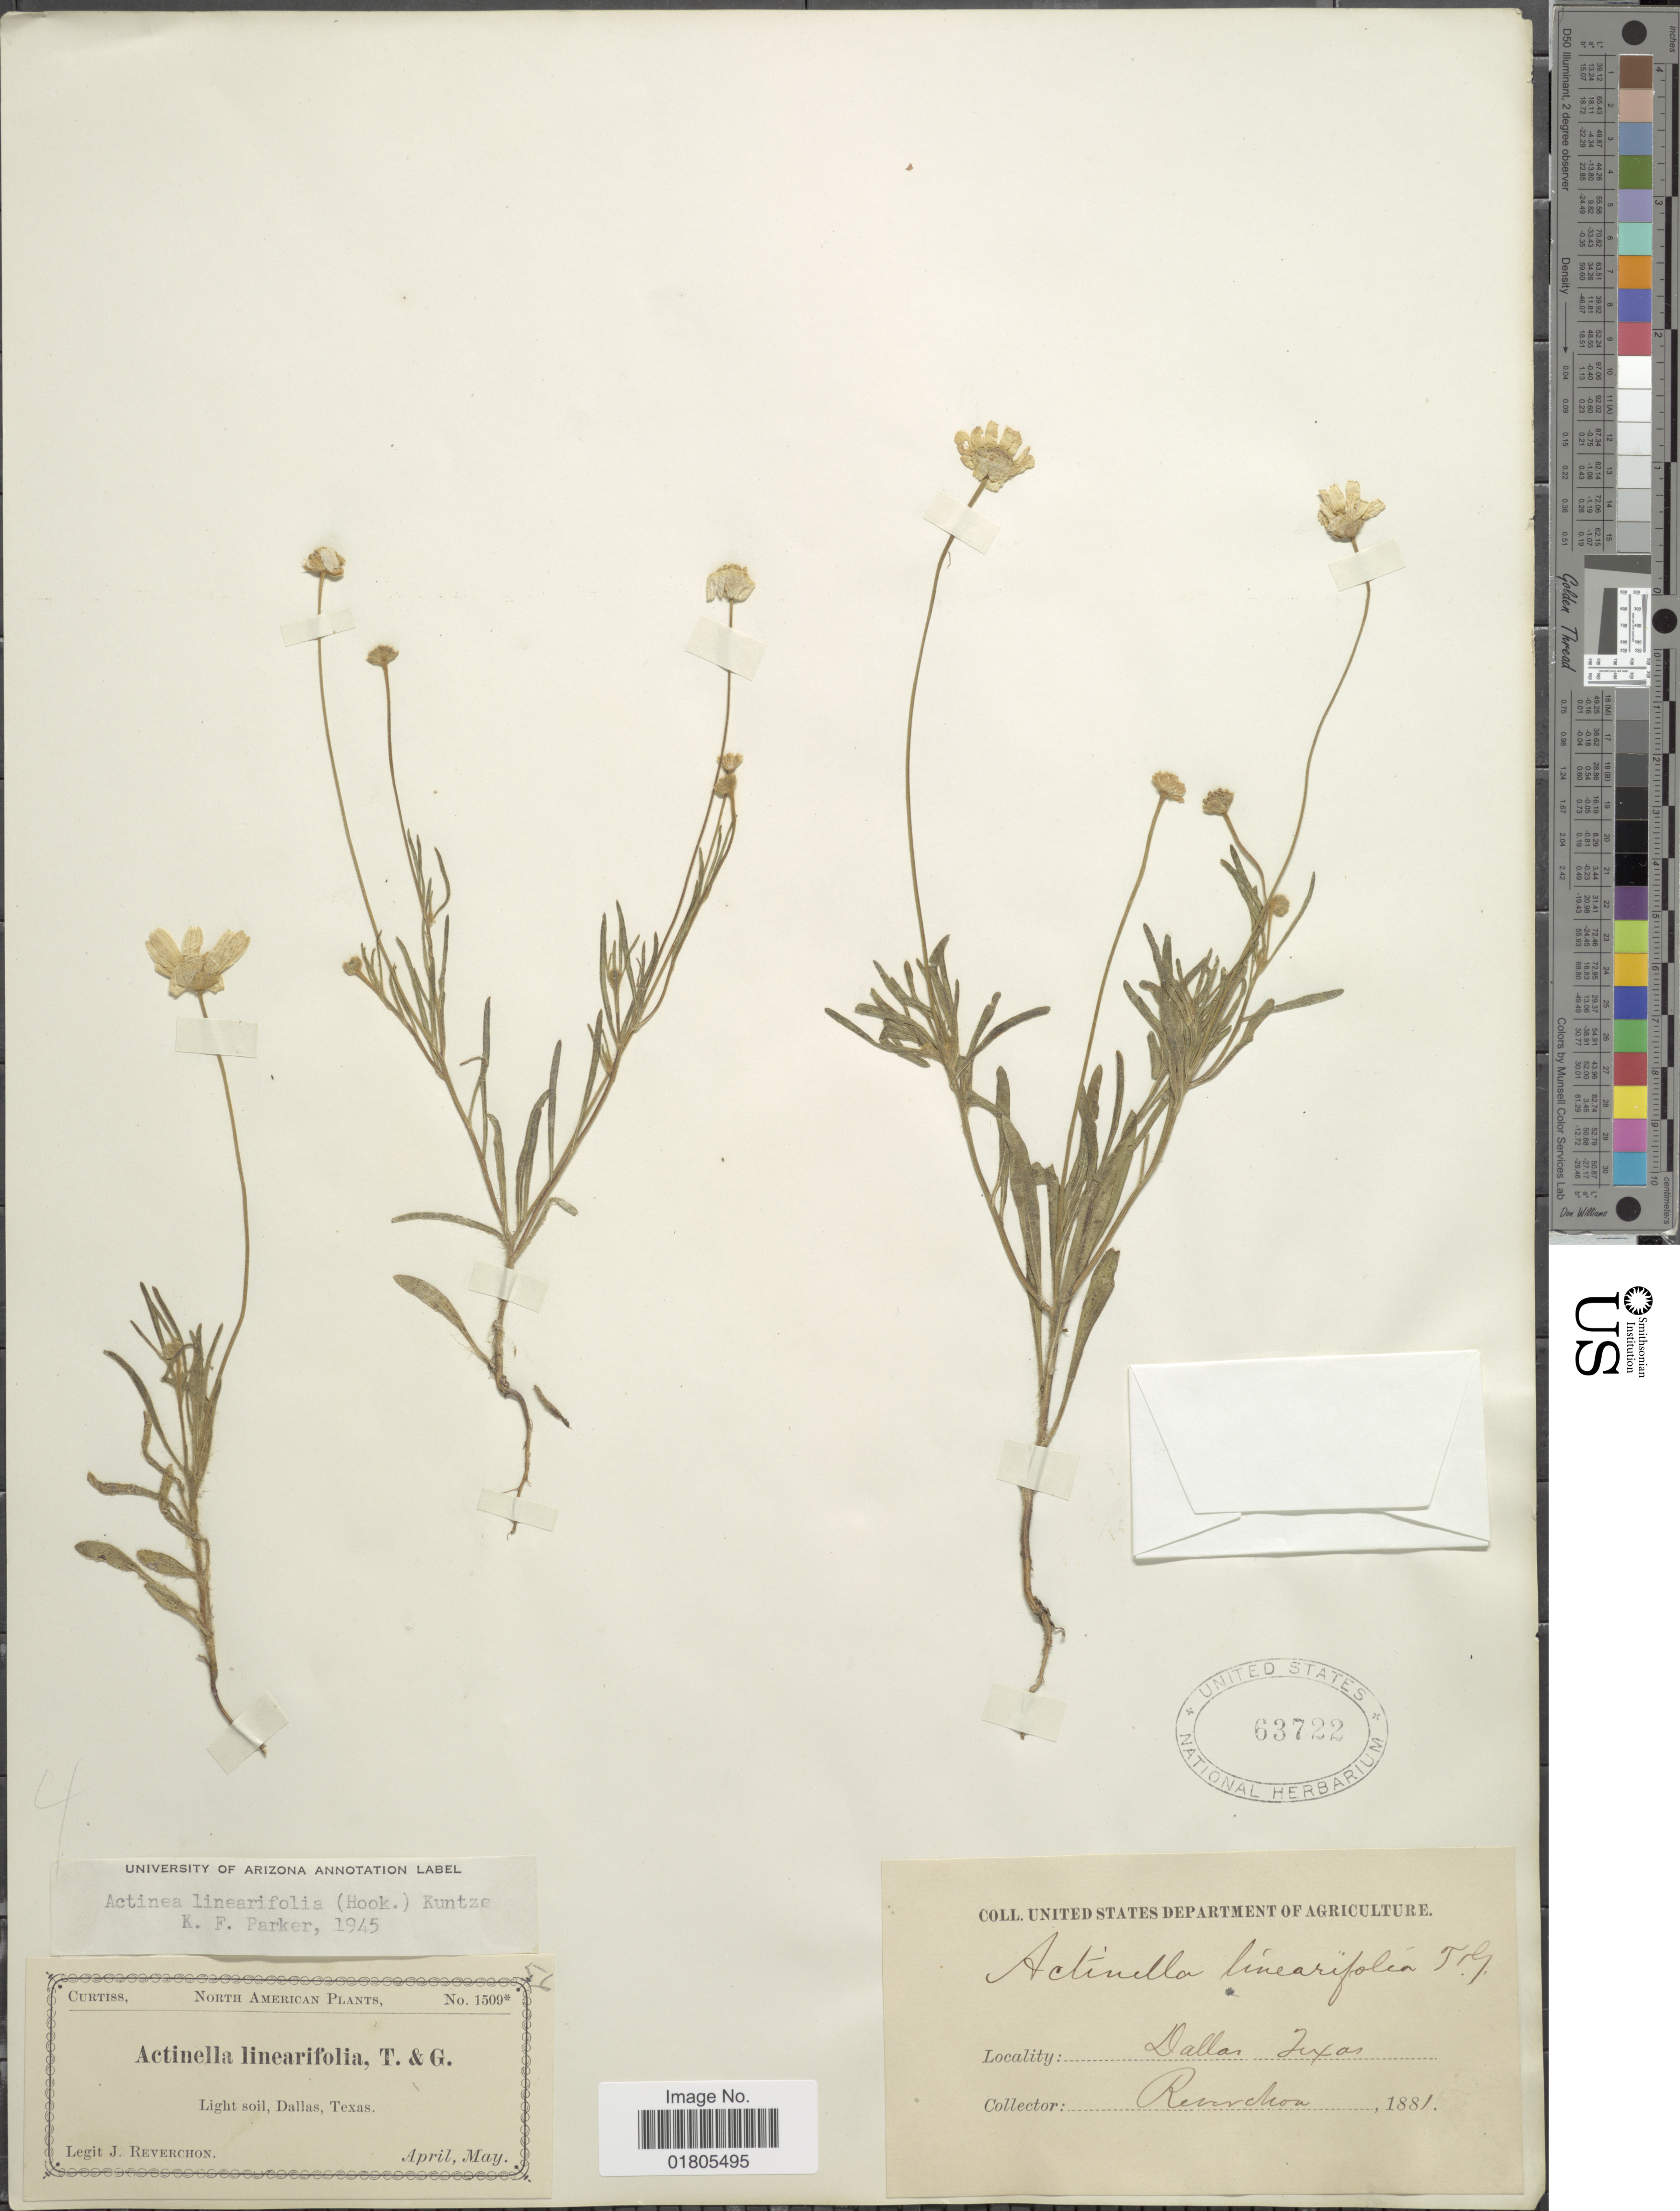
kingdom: Plantae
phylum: Tracheophyta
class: Magnoliopsida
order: Asterales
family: Asteraceae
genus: Actinea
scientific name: Actinea linearifolia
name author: (Hook.) Kuntze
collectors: J. Reverchon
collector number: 1509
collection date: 1881-04/1881-05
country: United States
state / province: Texas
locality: Light soil, Dallas, Texas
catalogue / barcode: US 63722